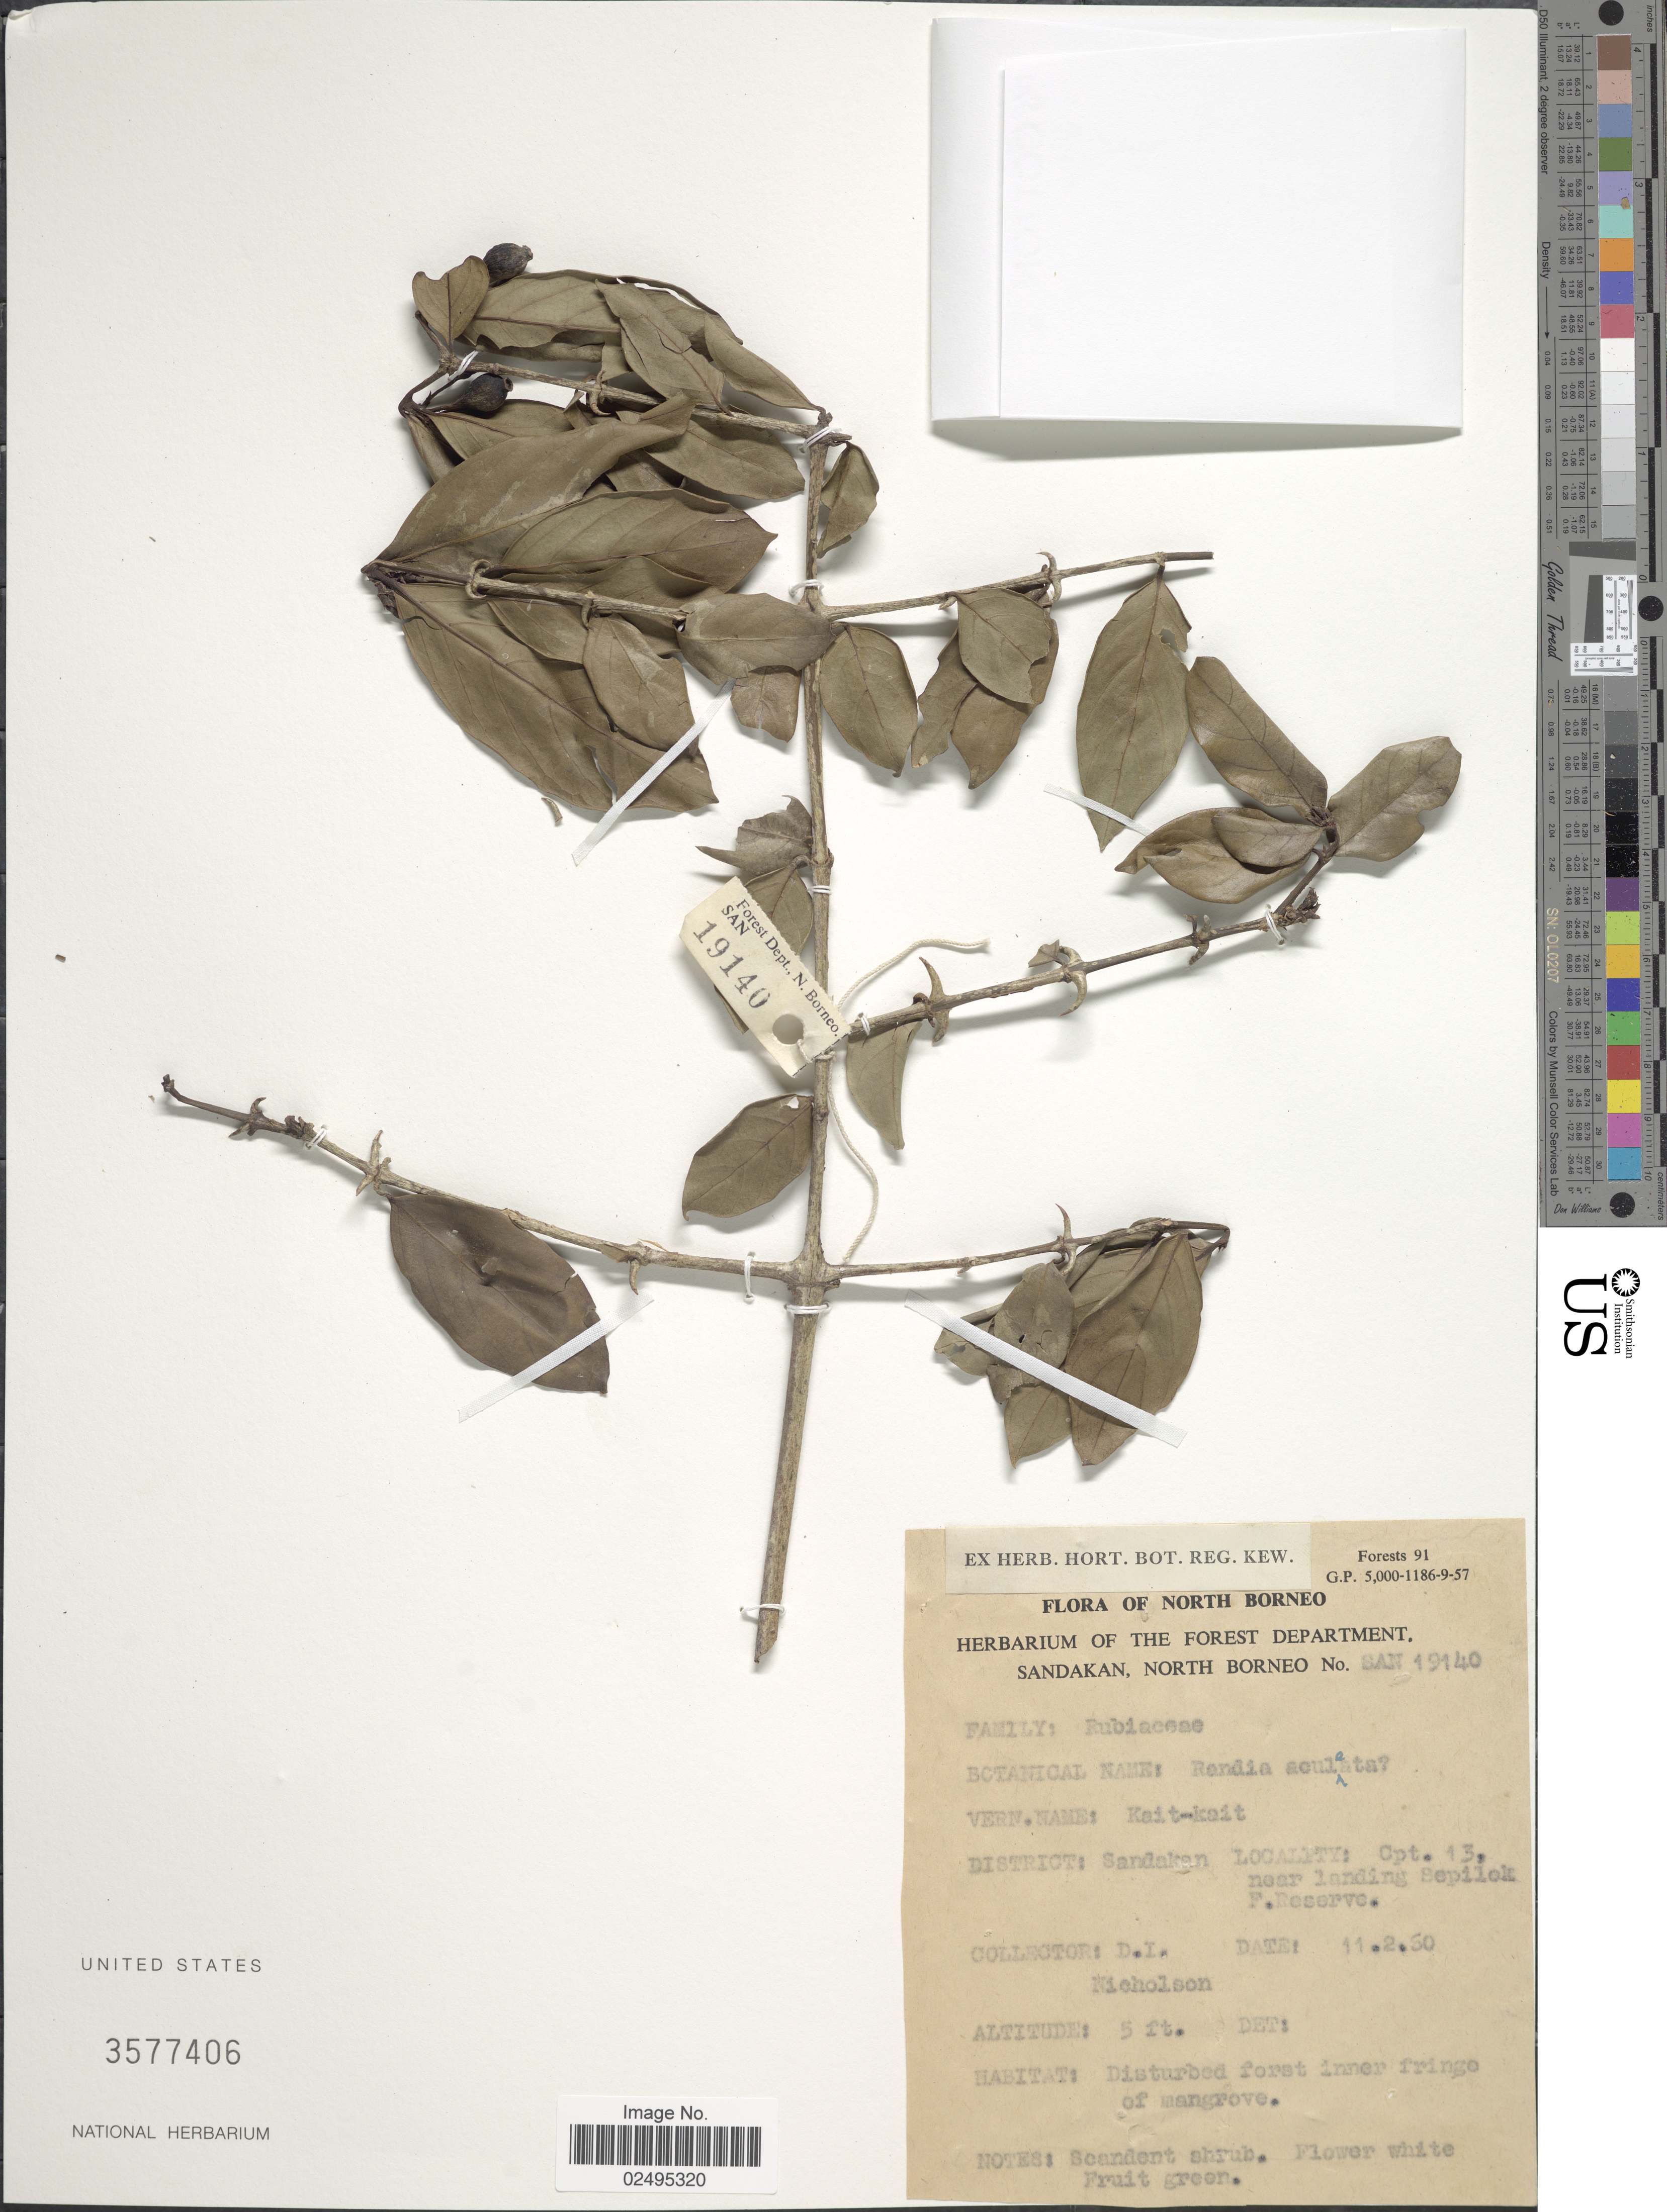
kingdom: Plantae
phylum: Tracheophyta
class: Magnoliopsida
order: Gentianales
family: Rubiaceae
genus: Randia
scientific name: Randia aculeata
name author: L.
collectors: D. Nicholson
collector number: SAN 19140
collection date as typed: Transcribed d/m/y: 11/2/60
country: Malaysia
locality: North Borneo, Sandakan, Cpt. 13, near landing Sepilok, F. Reserve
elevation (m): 2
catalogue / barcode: US 3577406